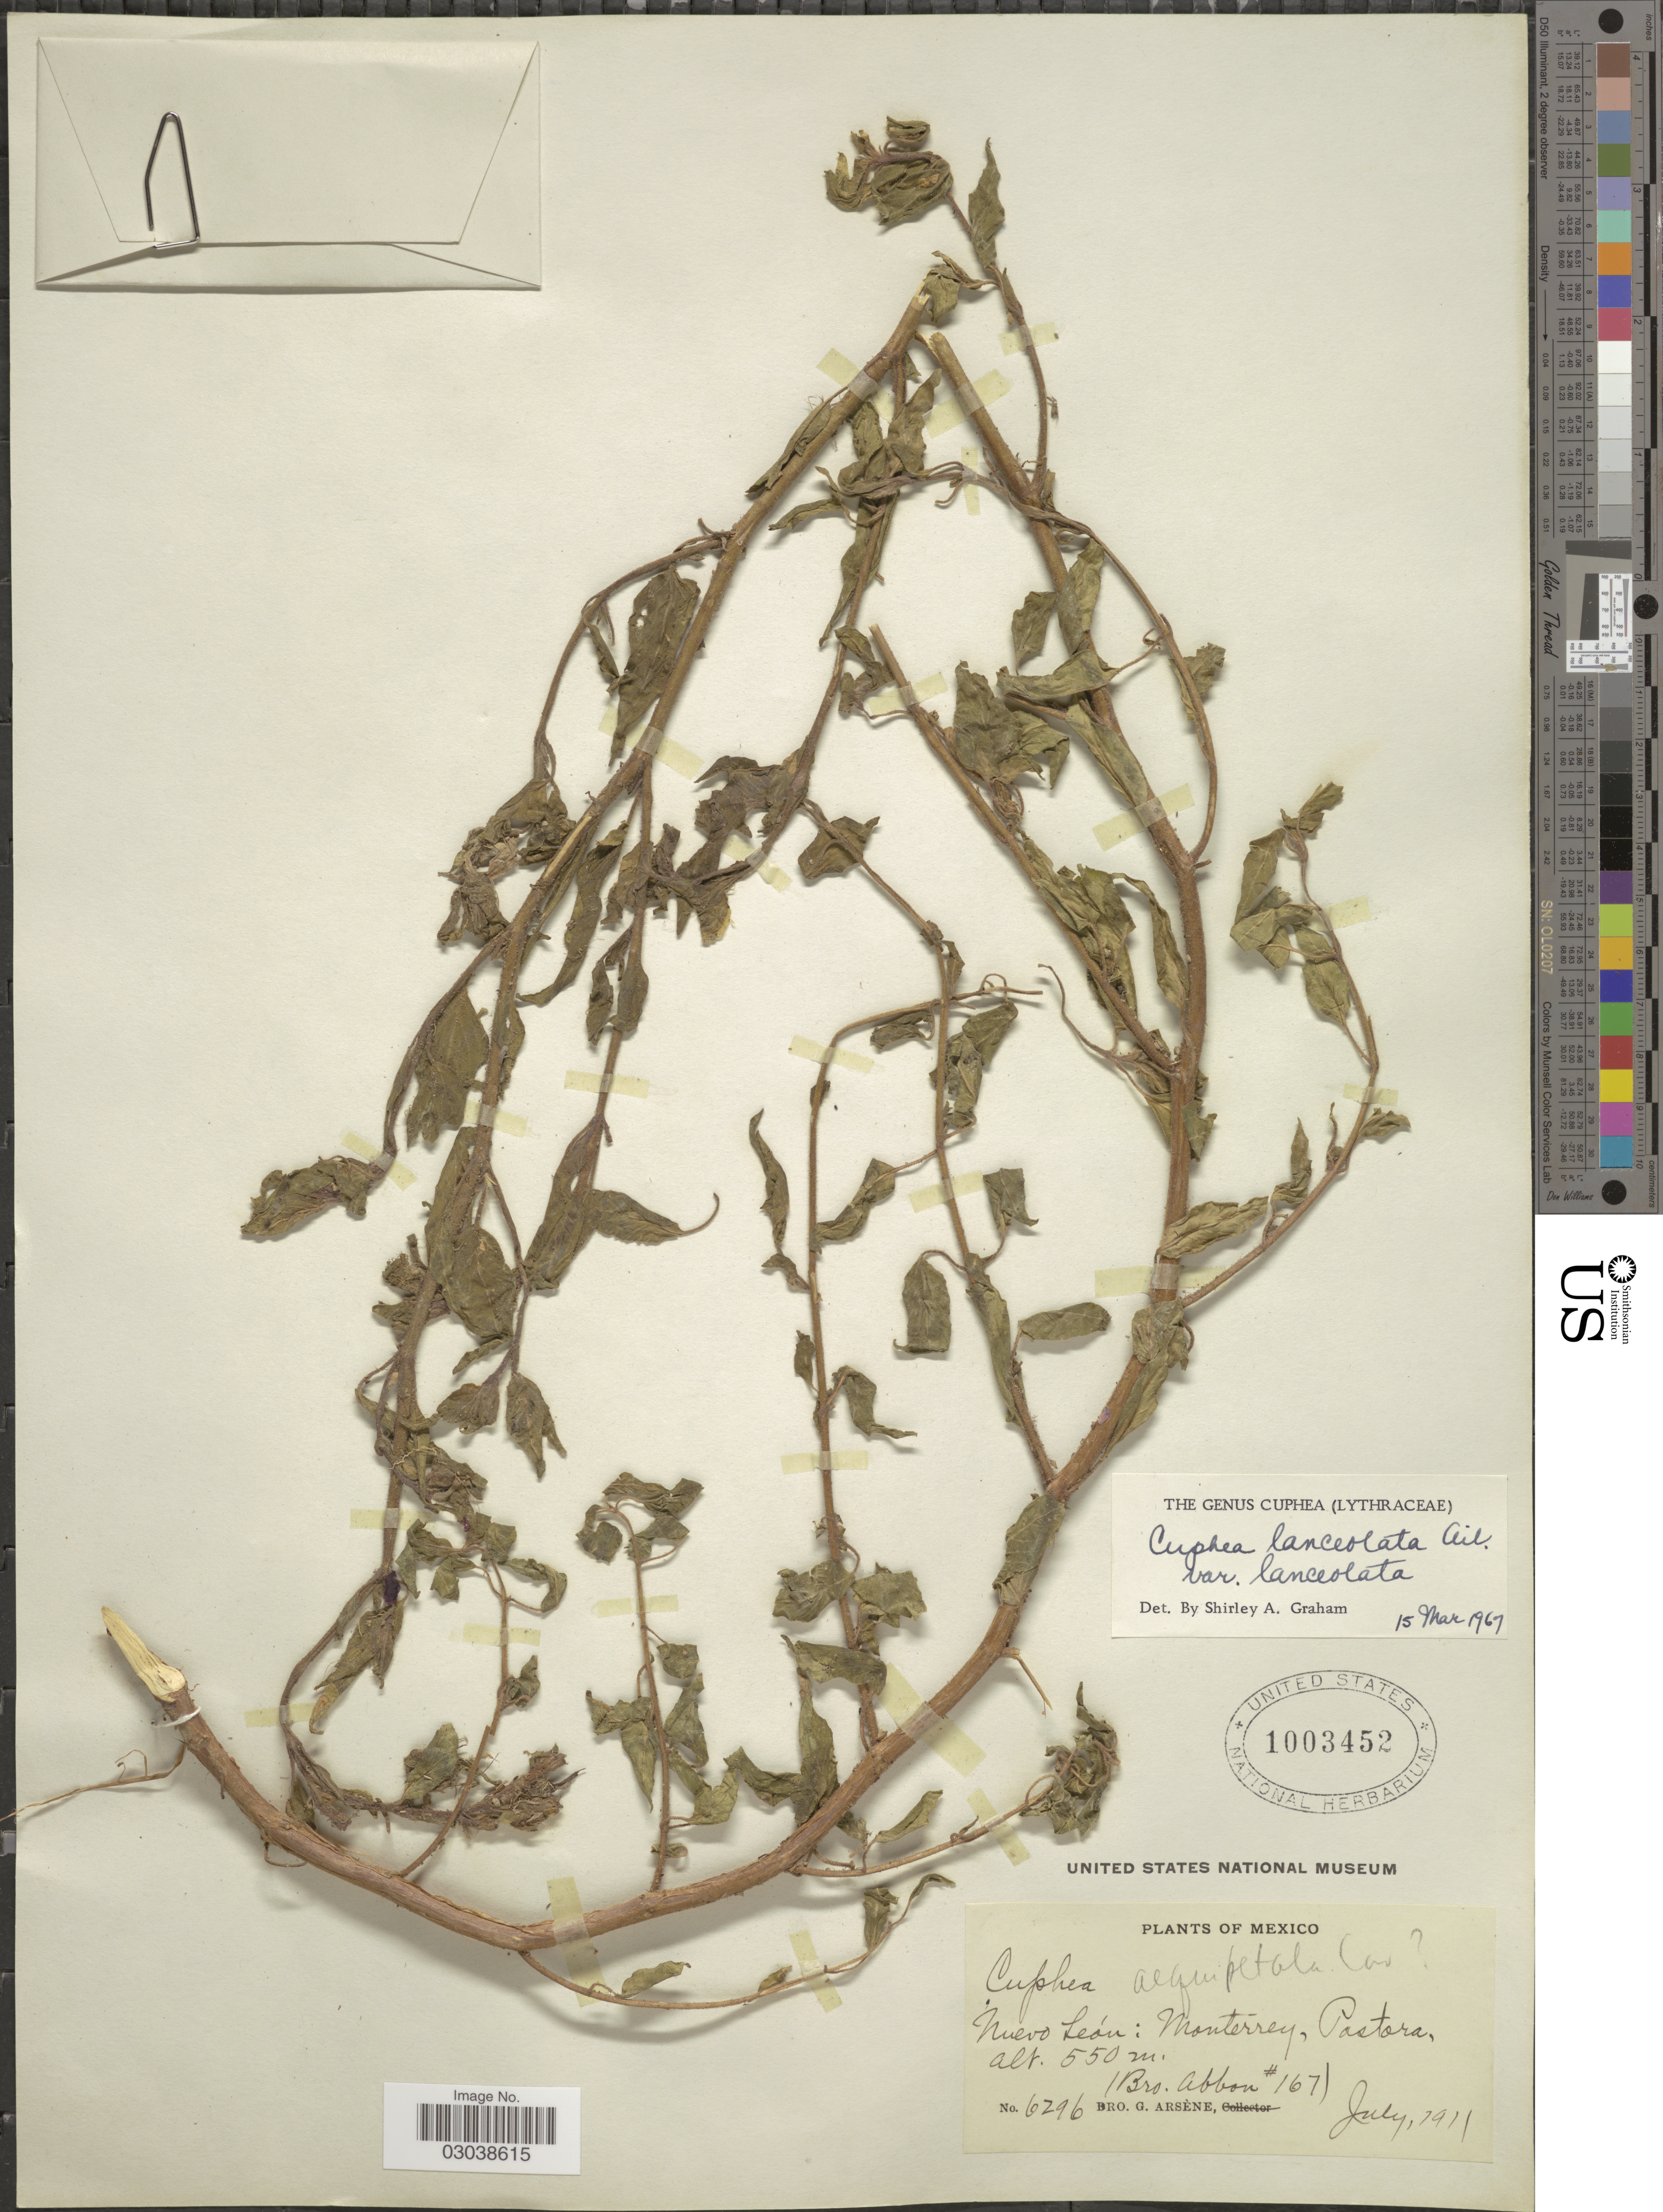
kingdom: Plantae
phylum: Tracheophyta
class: Magnoliopsida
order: Myrtales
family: Lythraceae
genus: Cuphea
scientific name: Cuphea lanceolata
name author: W.T. Aiton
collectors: Bro. G. Arsène & Bro. Abbon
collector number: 6296/167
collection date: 1911-07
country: Mexico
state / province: Nuevo León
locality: Monterrey, Pastora.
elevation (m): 550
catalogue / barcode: US 1003452